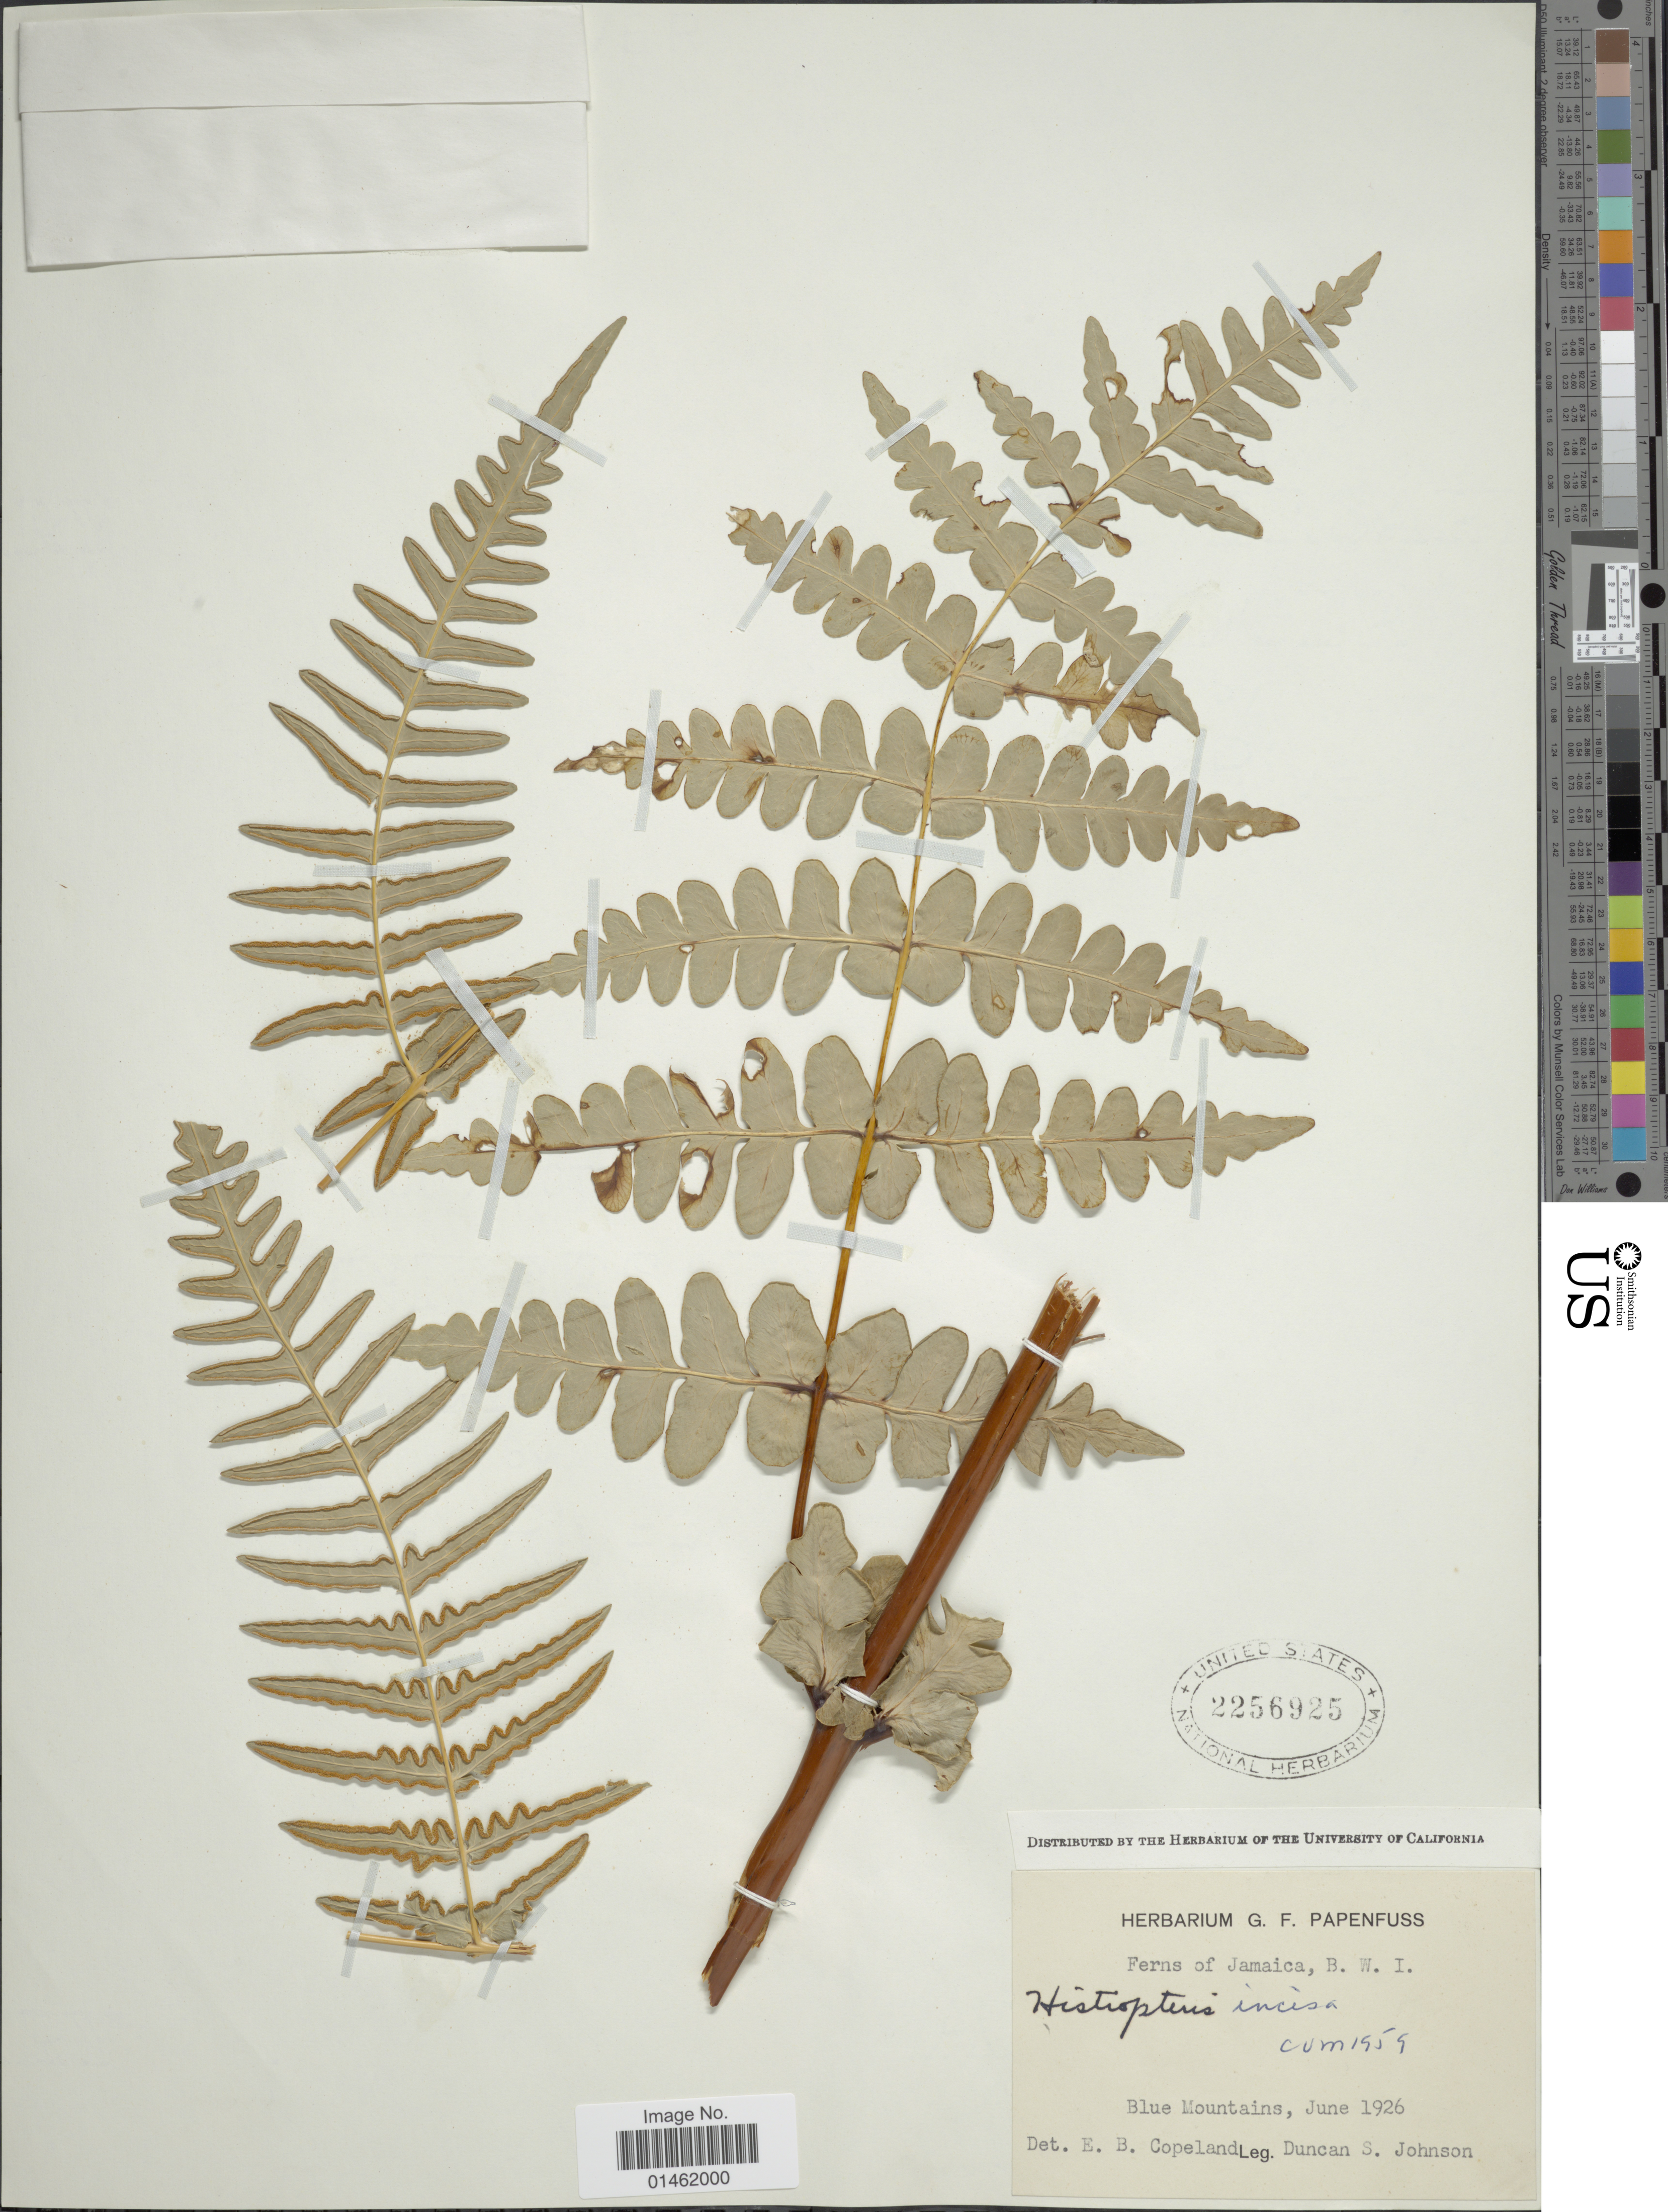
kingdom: Plantae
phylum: Tracheophyta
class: Polypodiopsida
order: Polypodiales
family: Dennstaedtiaceae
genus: Histiopteris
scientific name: Histiopteris incisa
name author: (Thunb.) J. Sm.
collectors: D. S. Johnson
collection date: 1926-06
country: Jamaica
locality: Jamaica, B.W.I., Blue Mountains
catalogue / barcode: US 2256925